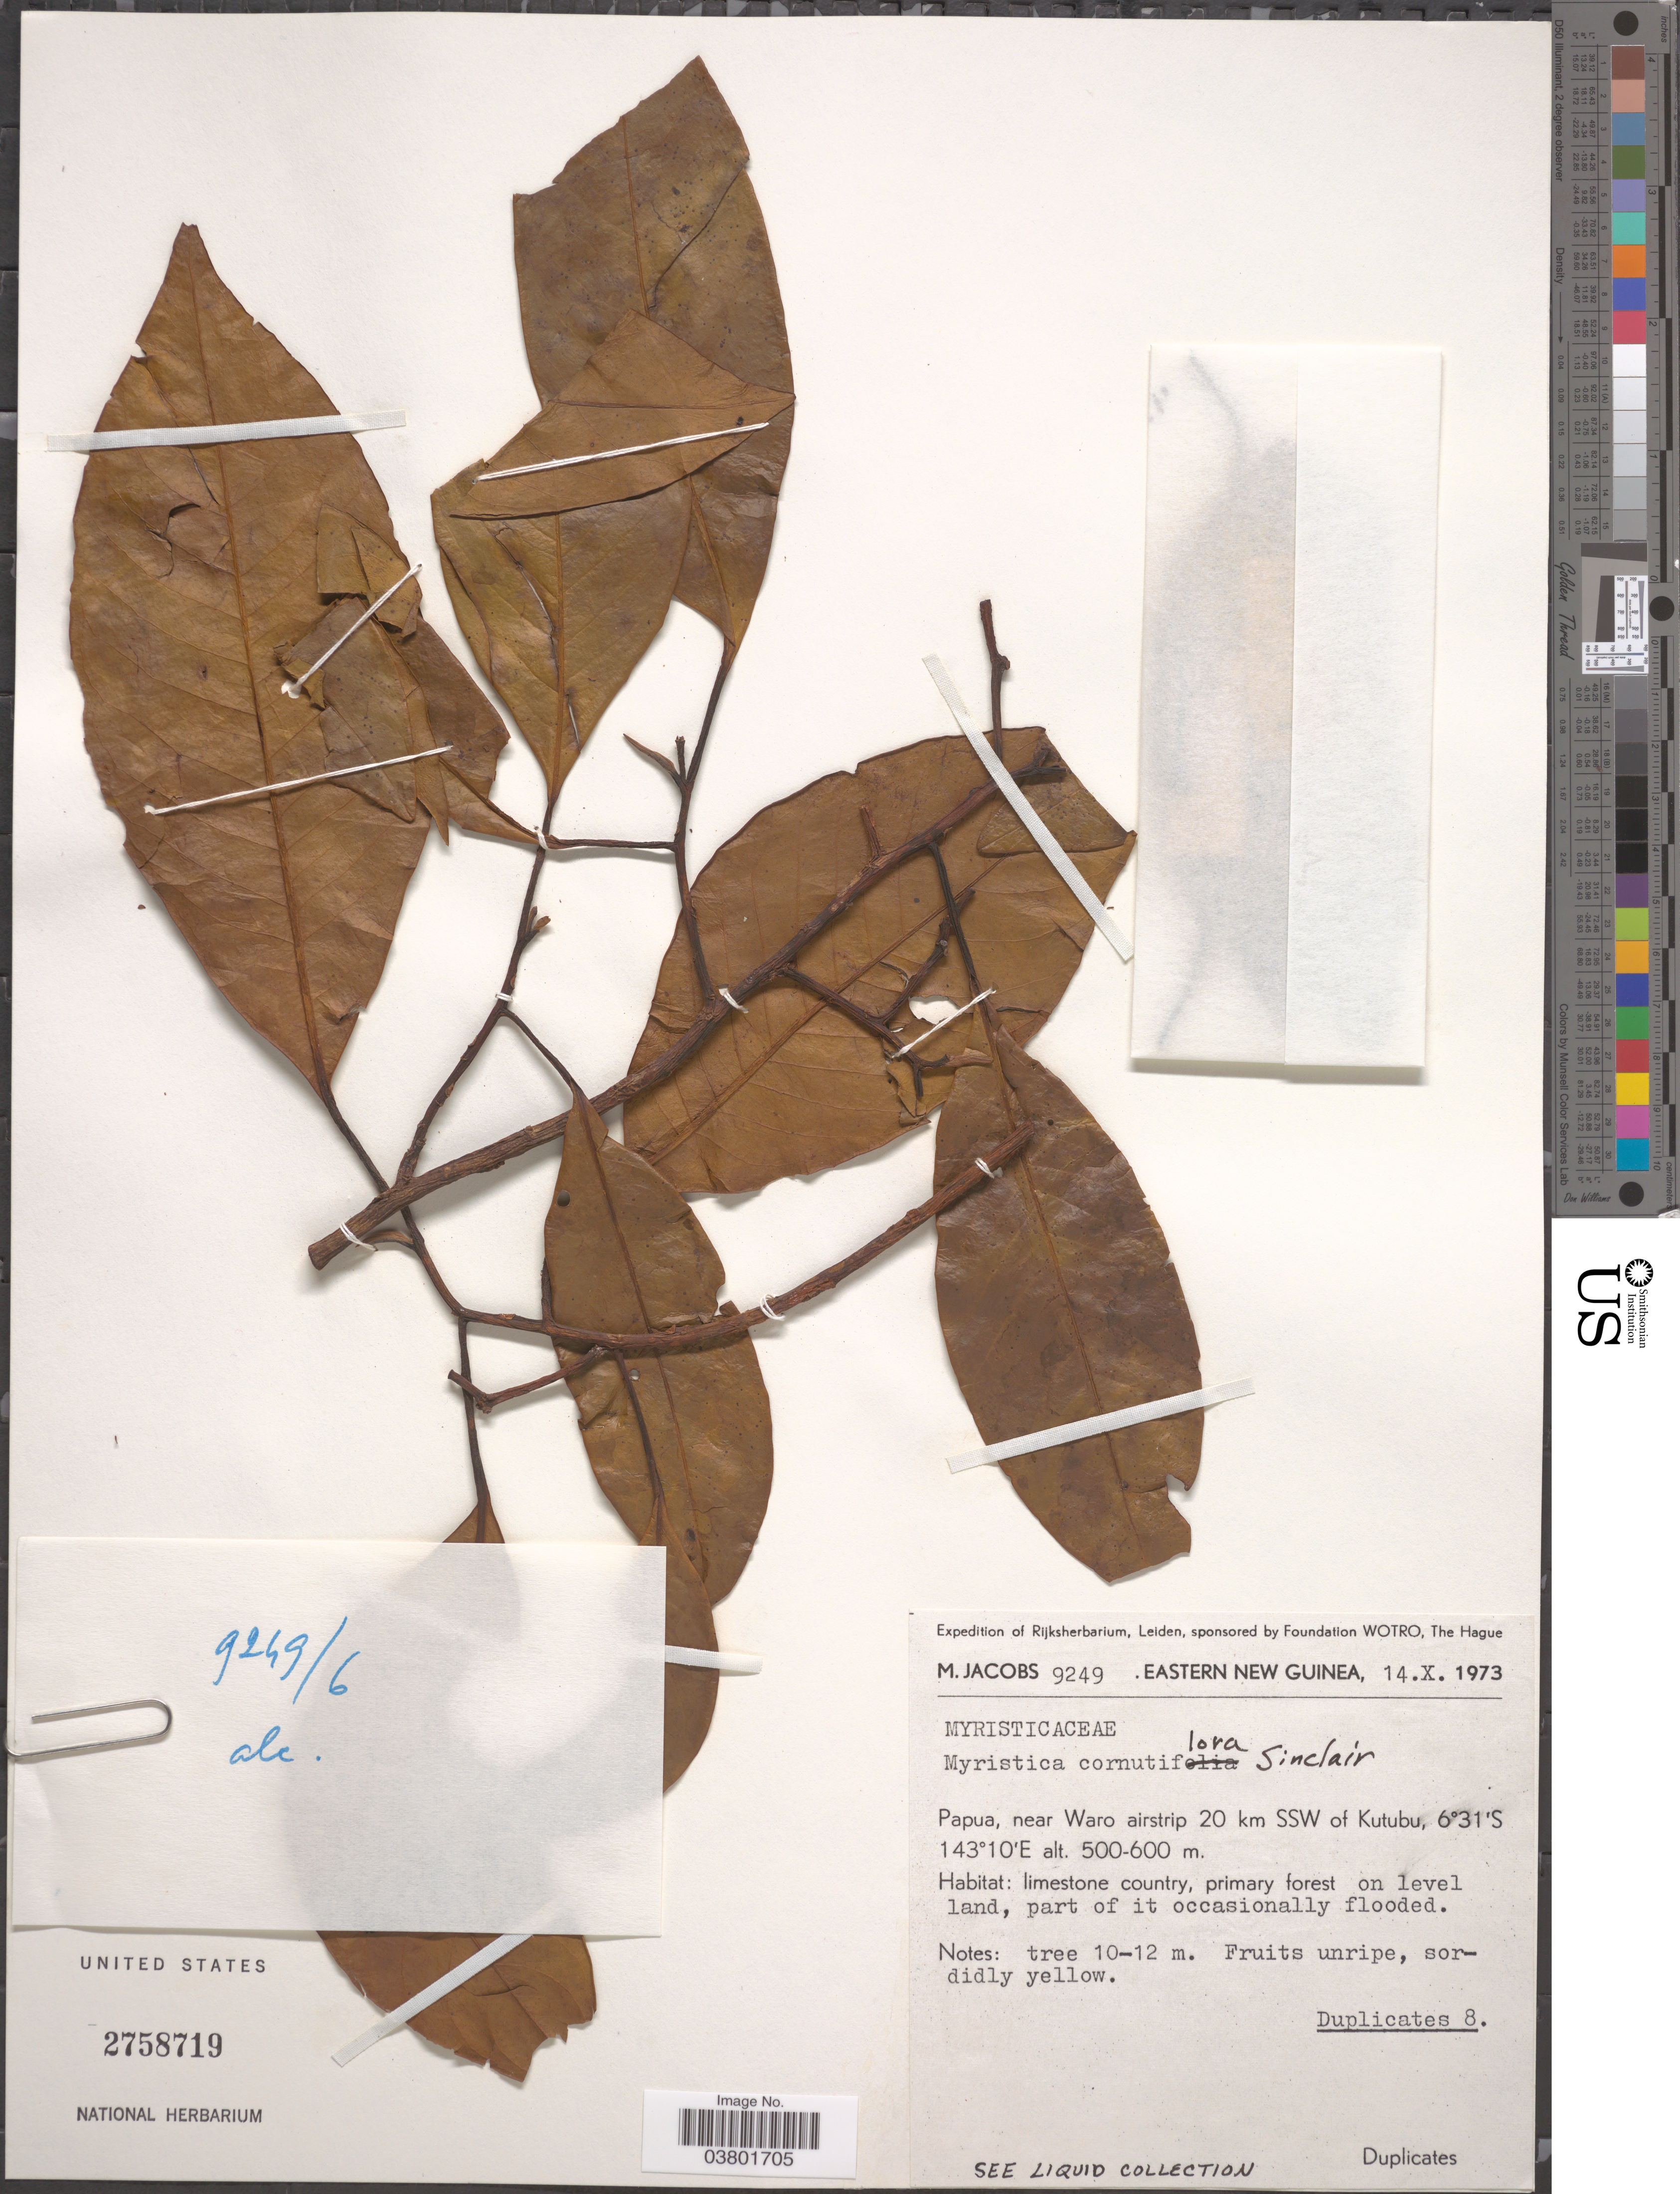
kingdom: Plantae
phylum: Tracheophyta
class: Magnoliopsida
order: Magnoliales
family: Myristicaceae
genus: Myristica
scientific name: Myristica cornutiflora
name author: J. Sinclair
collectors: M. Jacobs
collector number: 9249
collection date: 1973-10-14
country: Papua New Guinea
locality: Eastern New Guinea. Papua, near Waro airstrip 20 km SSW of Kutubu.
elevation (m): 500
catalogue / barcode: US 2758719